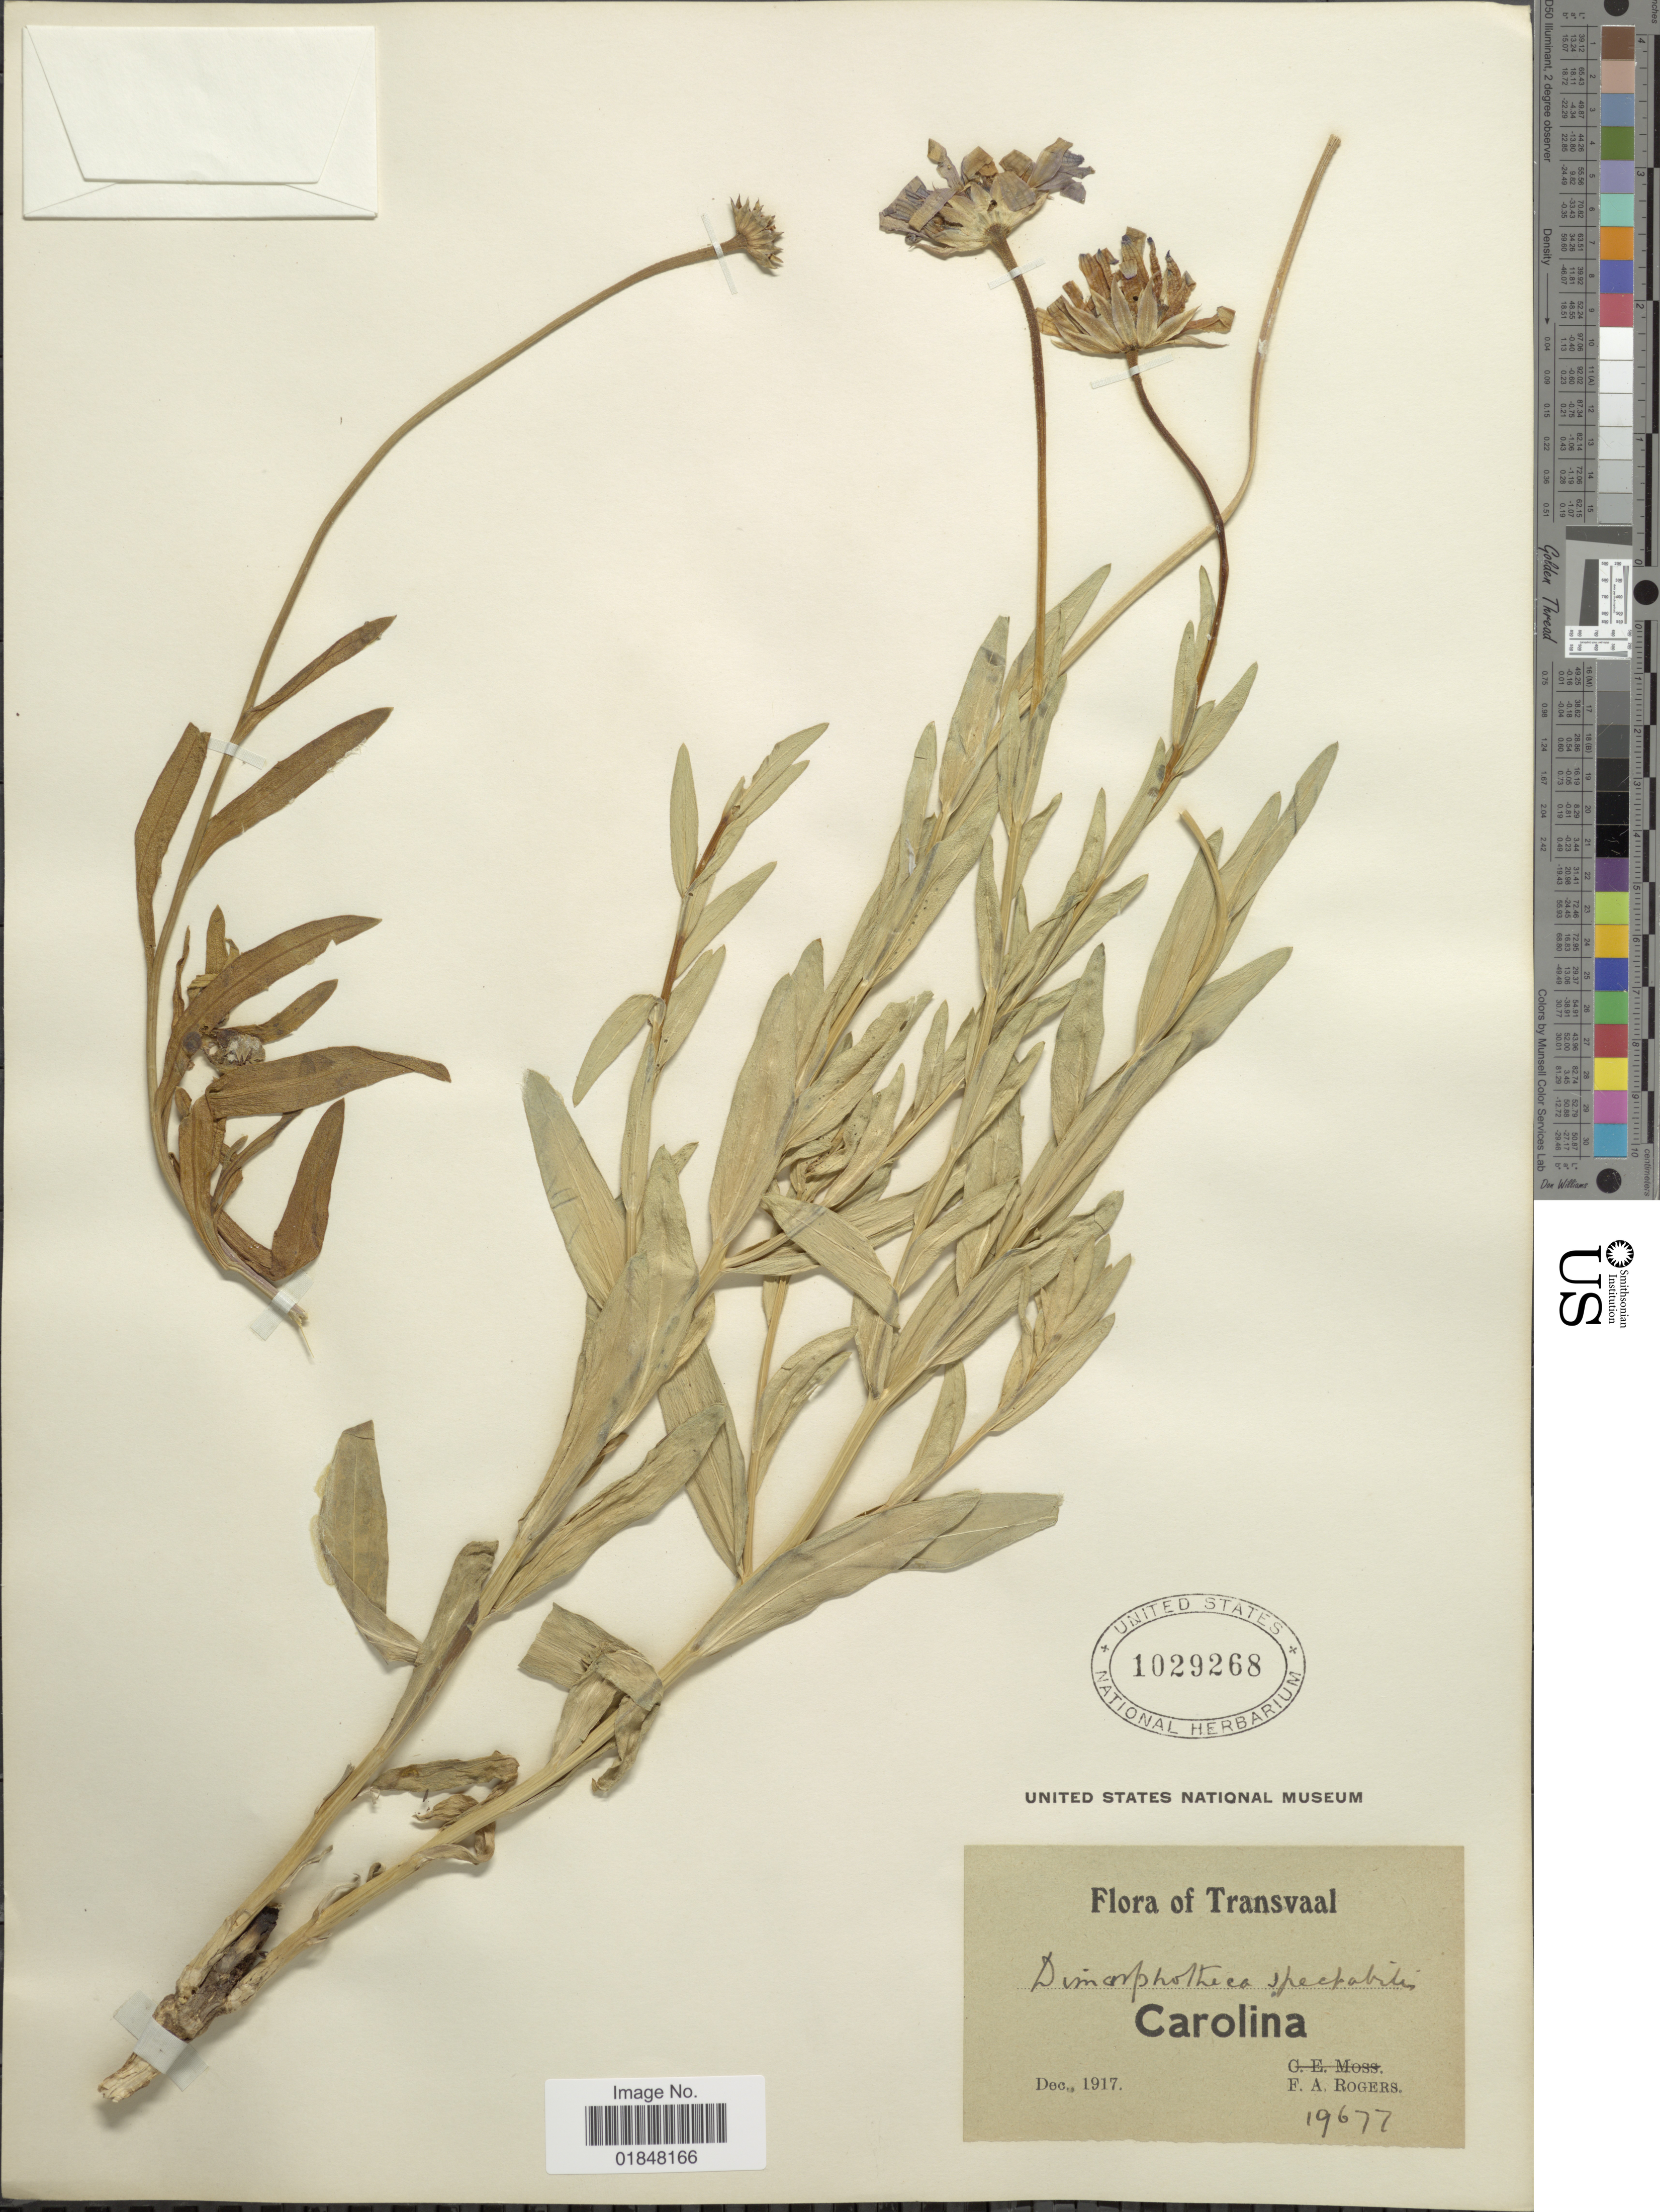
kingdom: Plantae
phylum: Tracheophyta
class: Magnoliopsida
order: Asterales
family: Asteraceae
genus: Dimorphotheca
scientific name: Dimorphotheca spectabilis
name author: Schltr.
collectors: F. A. Rogers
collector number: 19677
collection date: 1917-12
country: South Africa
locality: Transvaal, Carolina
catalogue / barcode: US 1029268